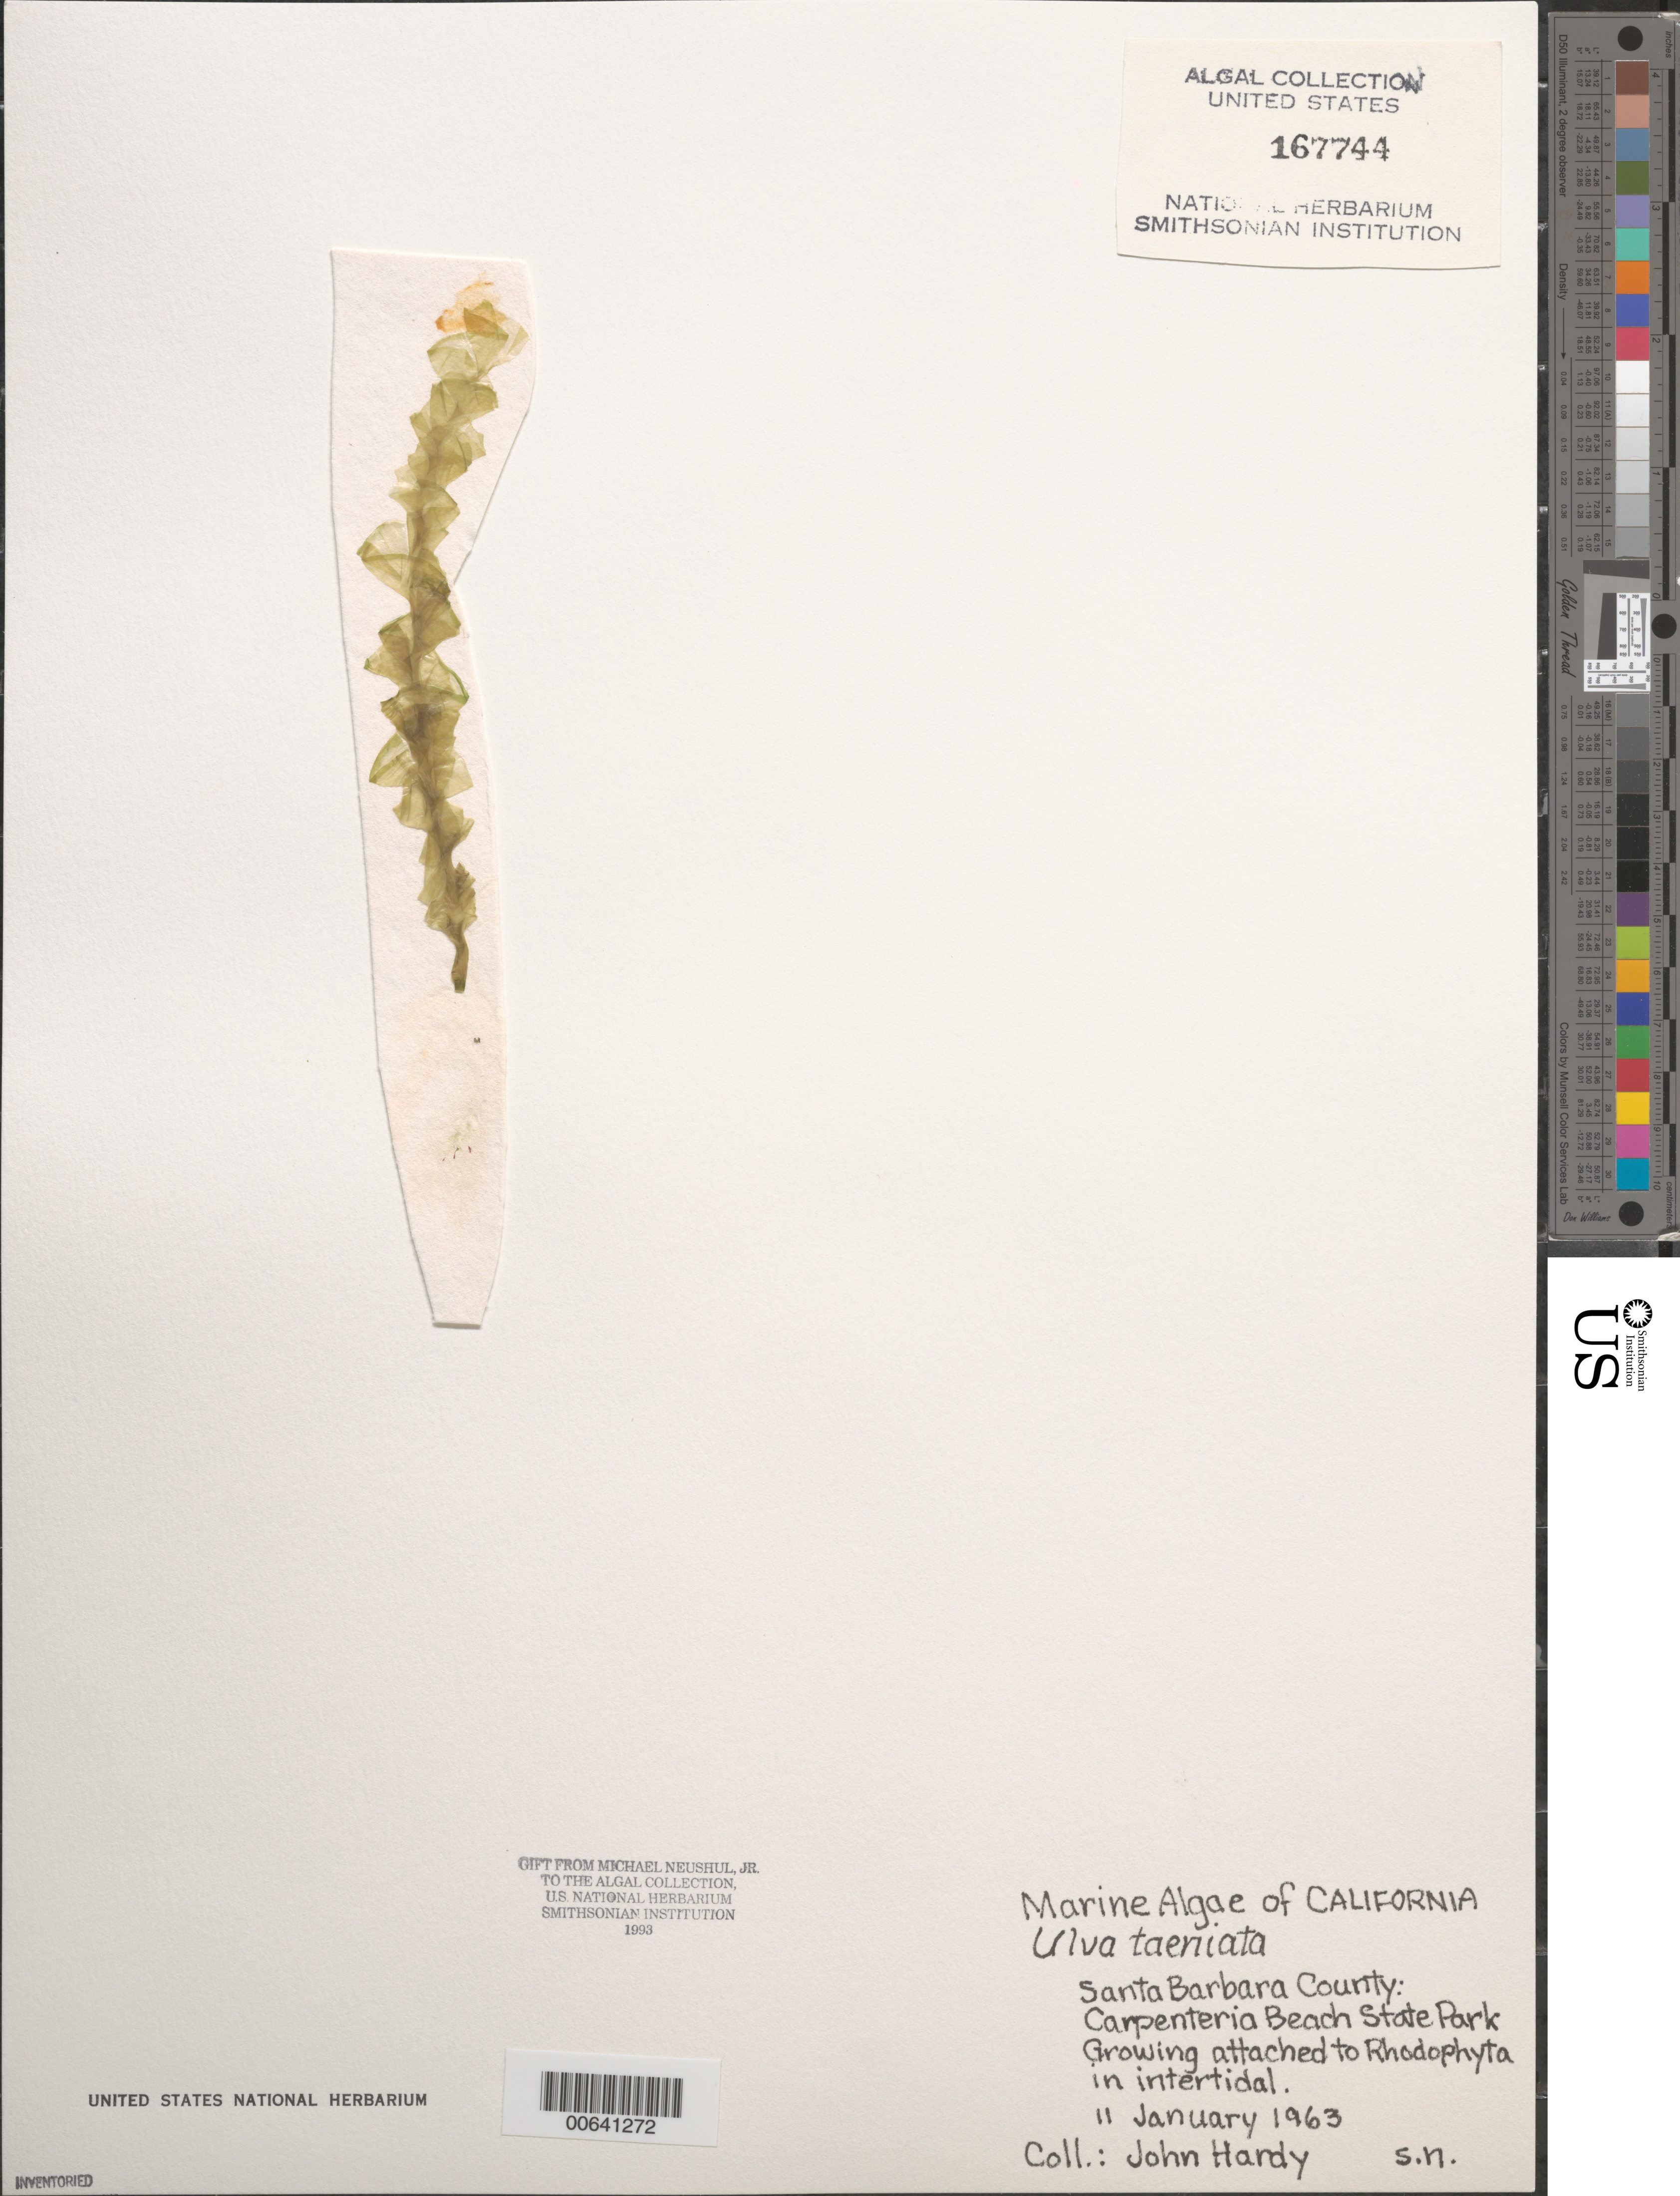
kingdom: Plantae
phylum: Chlorophyta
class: Ulvophyceae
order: Ulvales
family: Ulvaceae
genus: Ulva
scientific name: Ulva taeniata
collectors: J. Hardy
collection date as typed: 11 Jan 1963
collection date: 1963-01-11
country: United States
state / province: California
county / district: Santa Barbara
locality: Carpenteria Beach State Park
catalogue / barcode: US 167744